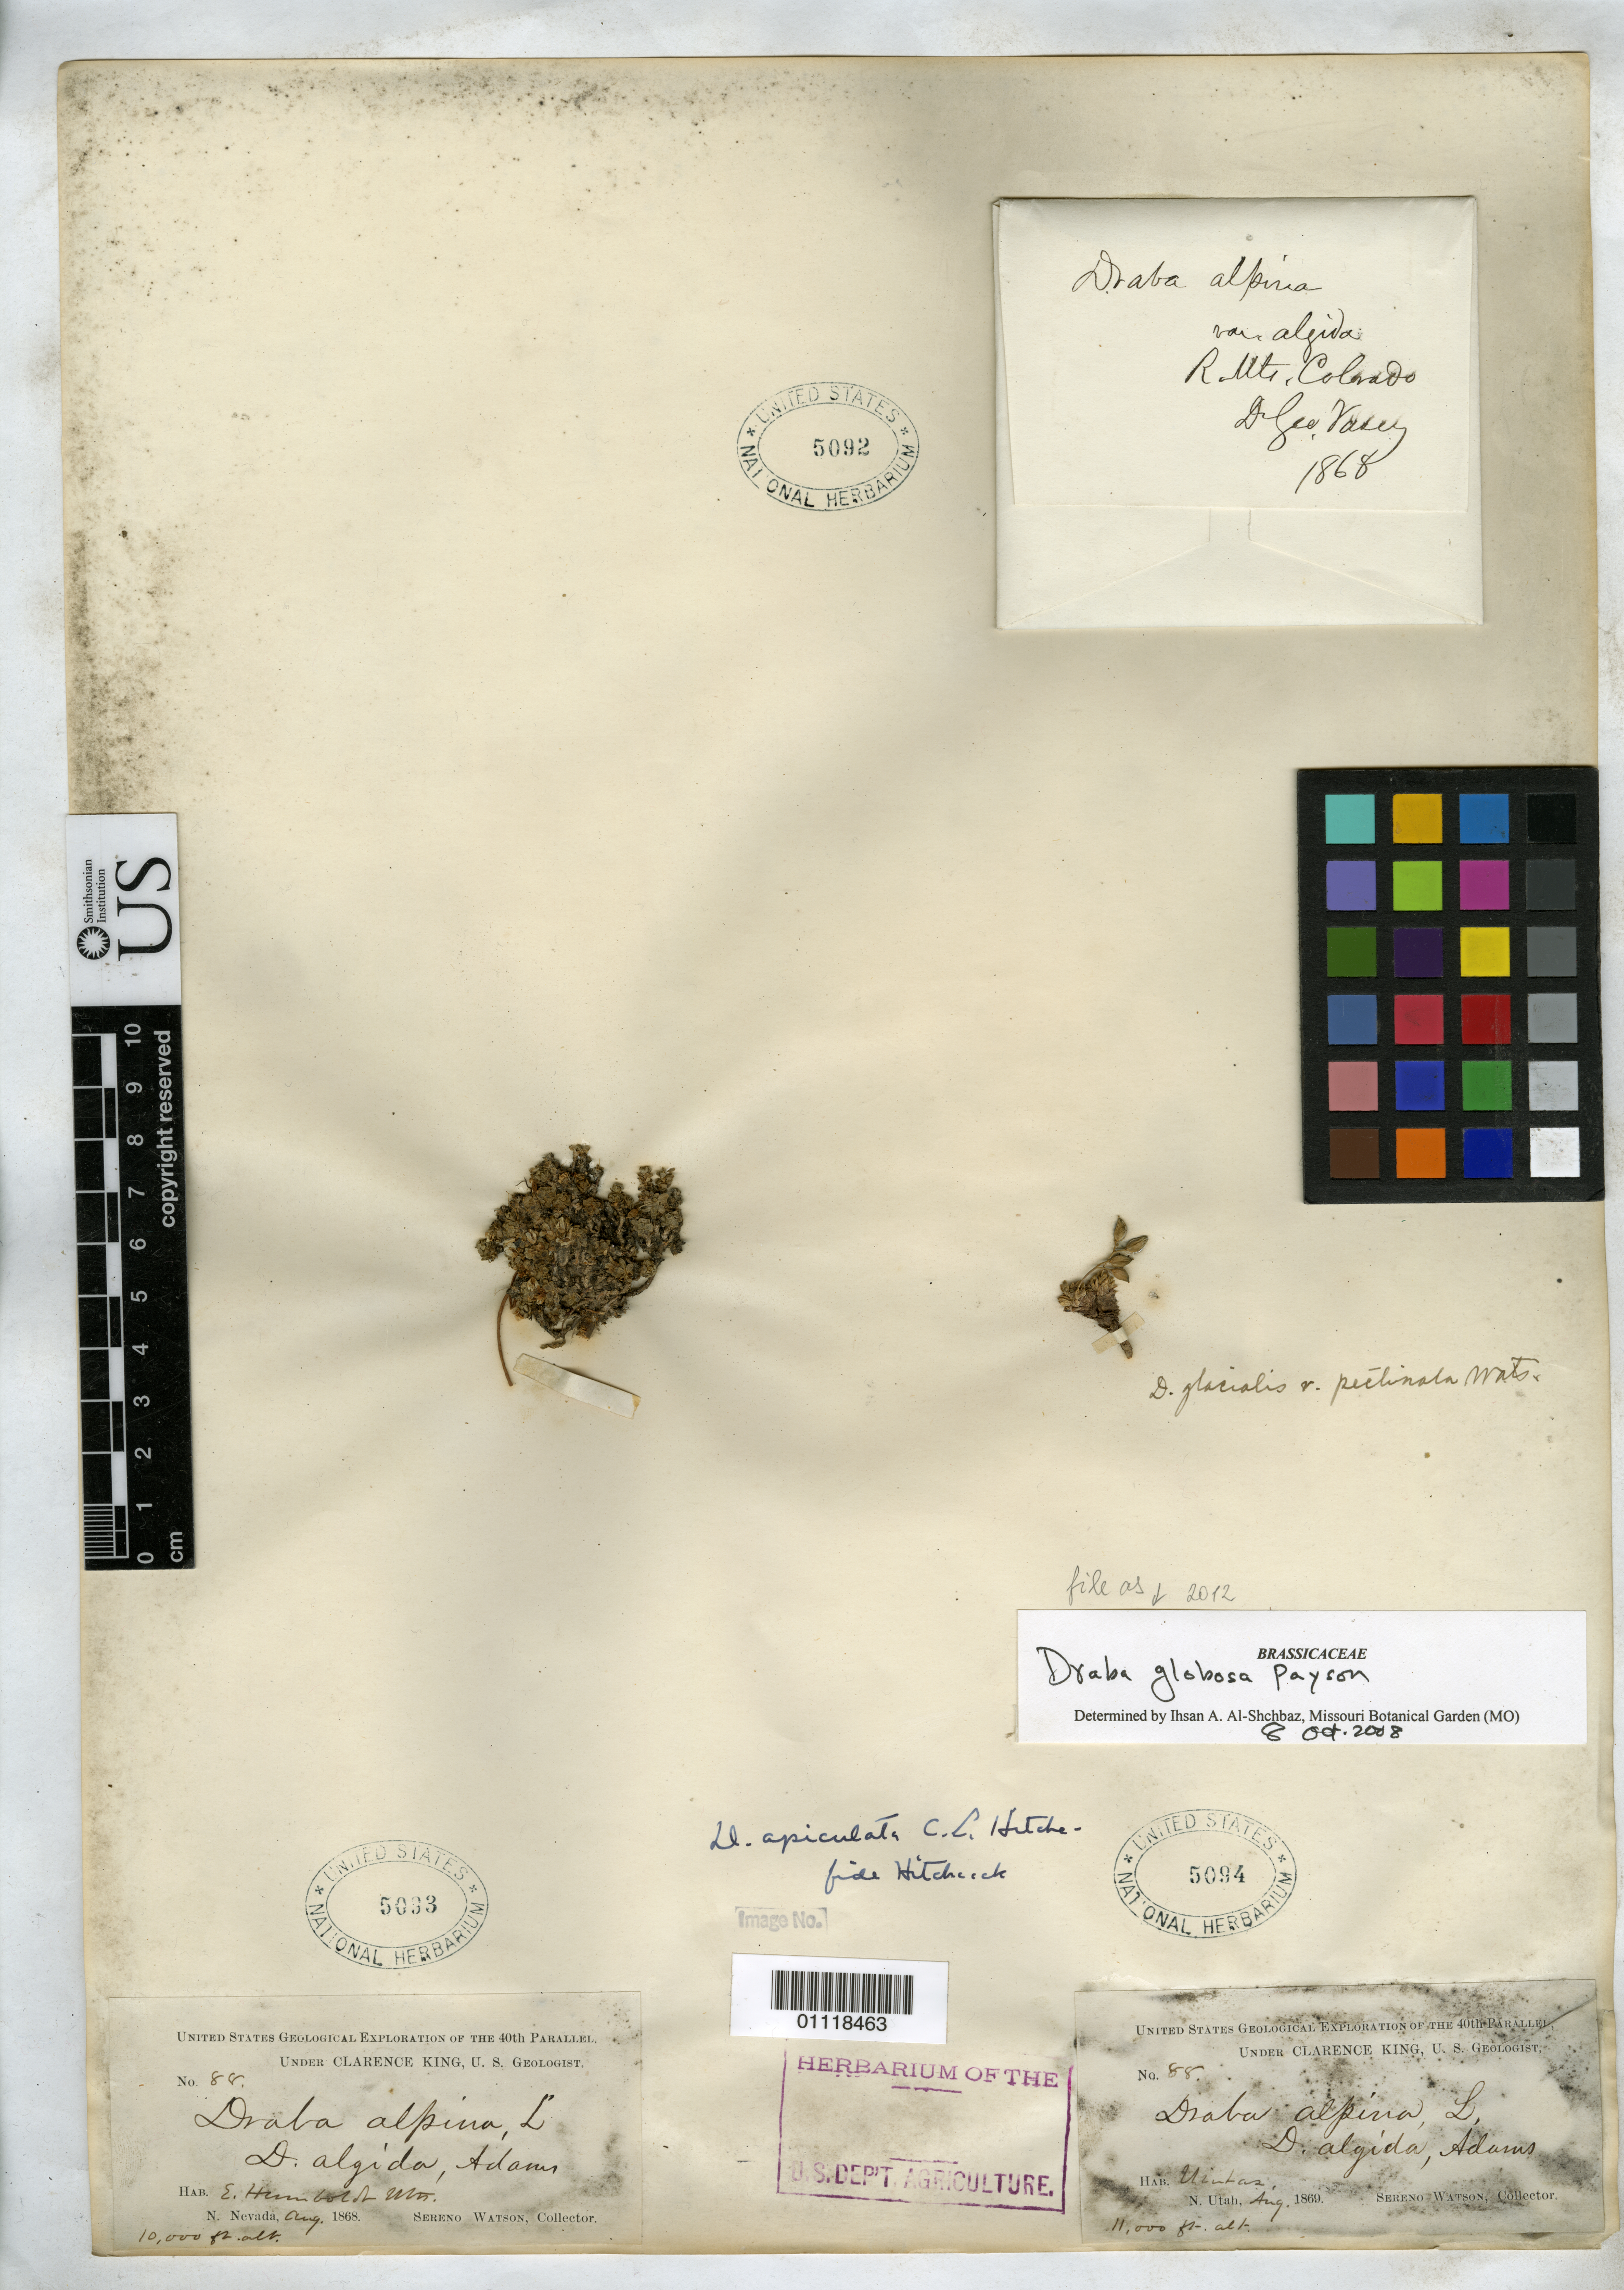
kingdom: Plantae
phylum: Tracheophyta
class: Magnoliopsida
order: Brassicales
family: Brassicaceae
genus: Draba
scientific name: Draba globosa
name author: Payson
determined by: Al-Shehbaz, I. A., (MO), Missouri Botanical Garden (UNITED STATES)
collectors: S. Watson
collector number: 88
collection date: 1869-08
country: United States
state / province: Nevada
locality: E. Humboldt Mts.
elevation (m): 3048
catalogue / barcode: US 5093